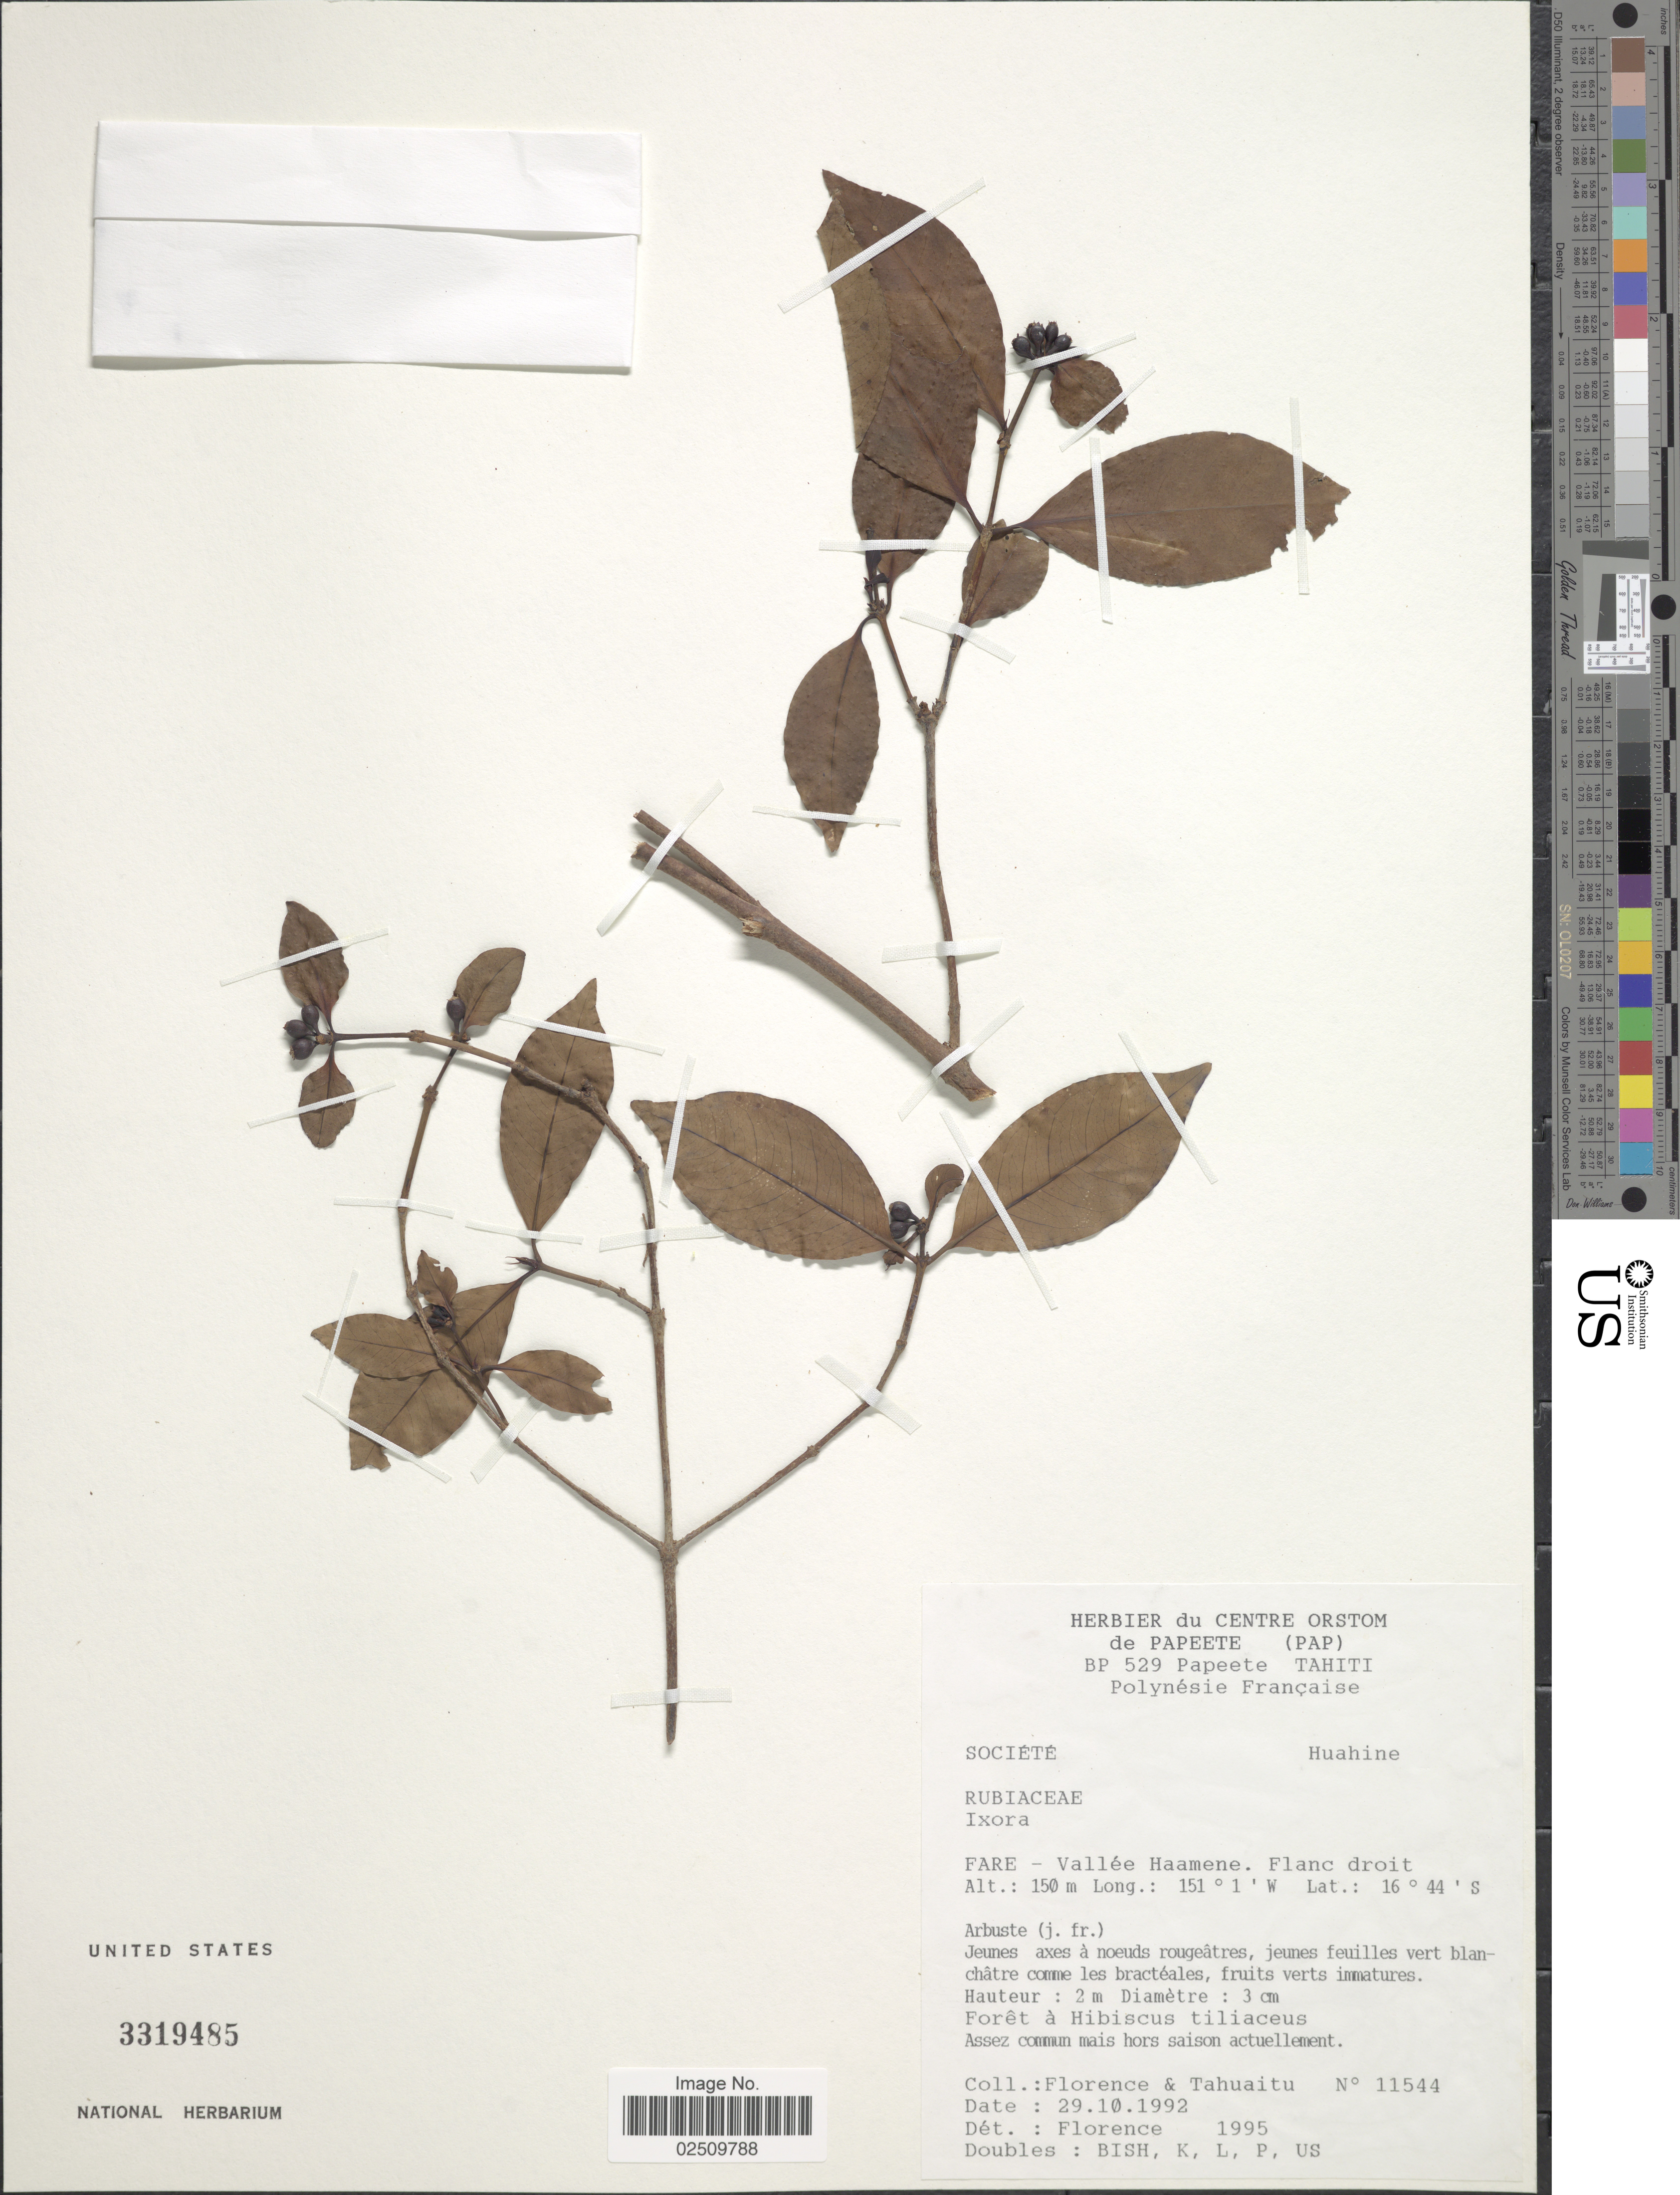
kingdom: Plantae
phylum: Tracheophyta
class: Magnoliopsida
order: Gentianales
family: Rubiaceae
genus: Ixora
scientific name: Ixora sp.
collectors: -. Florence & -. Tahuaitu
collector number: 11544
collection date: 1992-10-29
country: French Polynesia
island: Huahine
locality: Societe. Huahine. Fare - Vallee Haamene. Flanc droit.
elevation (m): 150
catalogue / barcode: US 3319485